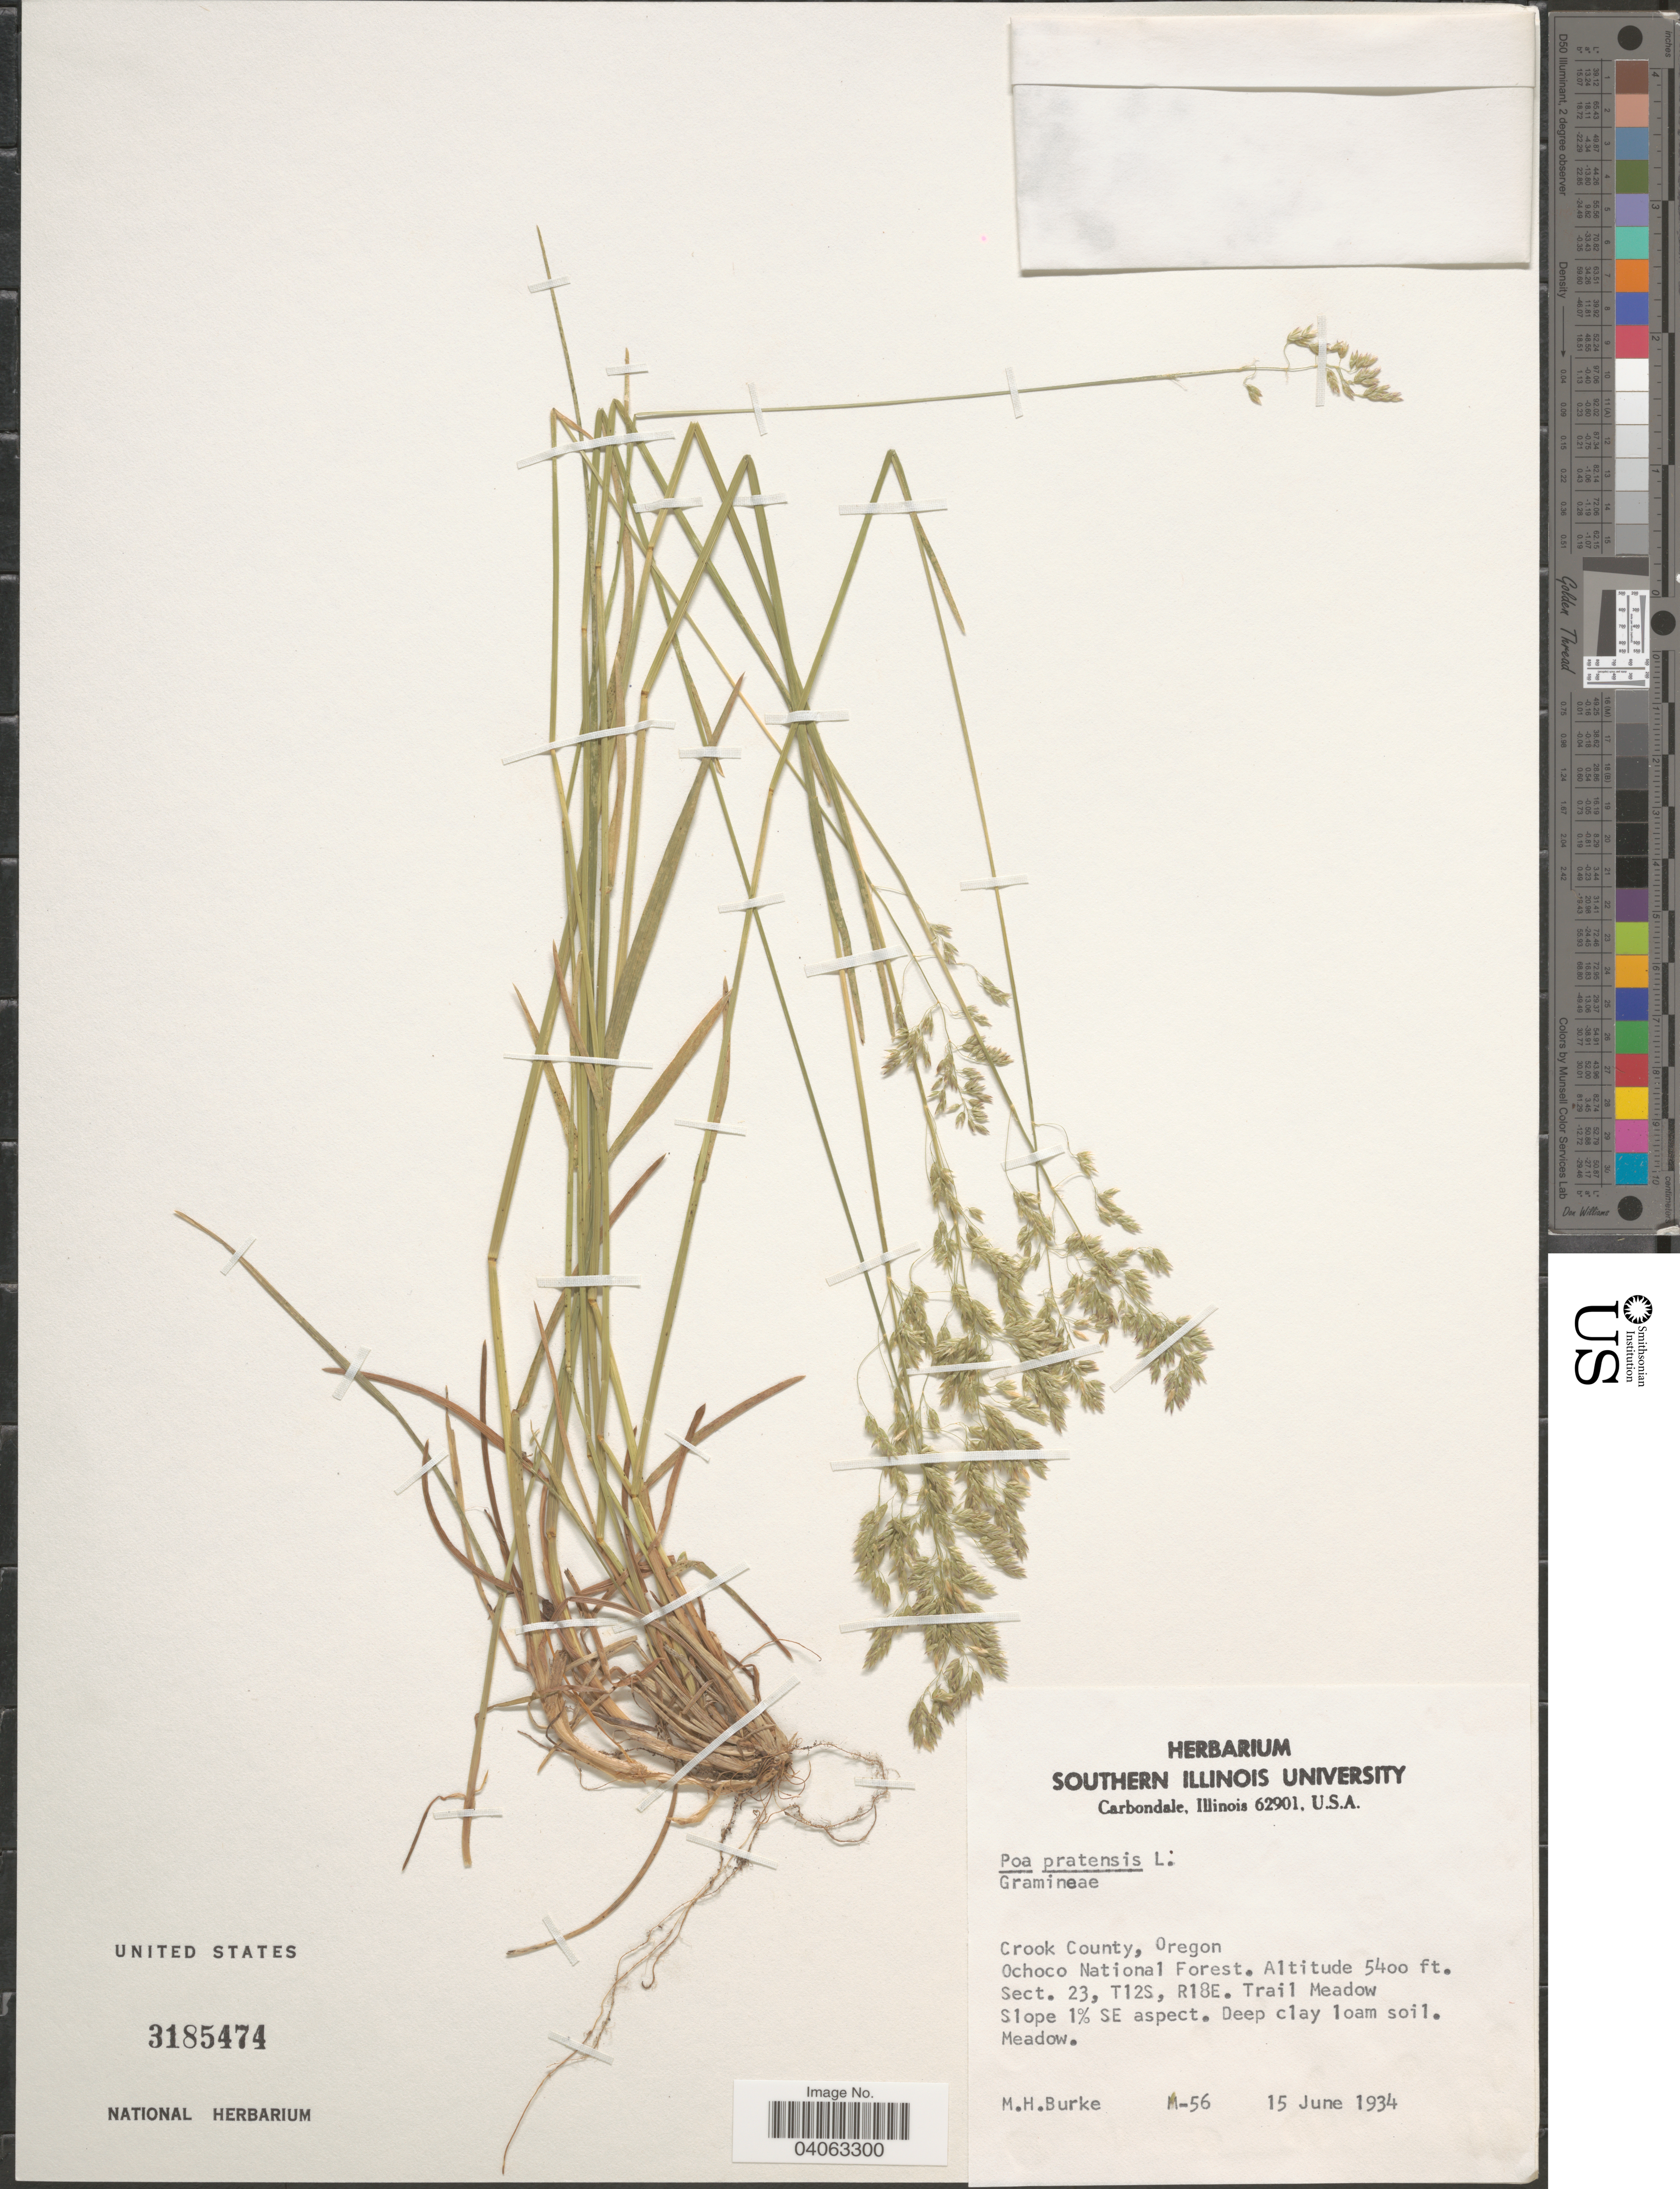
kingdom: Plantae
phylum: Tracheophyta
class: Liliopsida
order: Poales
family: Poaceae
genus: Poa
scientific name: Poa pratensis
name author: L.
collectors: M. Burke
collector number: M-56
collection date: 1934-06-15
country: United States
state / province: Oregon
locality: Crook County. Ochoco National Forest. Sect. 23, T12S, R18E. Trail Meadow.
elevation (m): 1646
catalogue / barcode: US 3185474